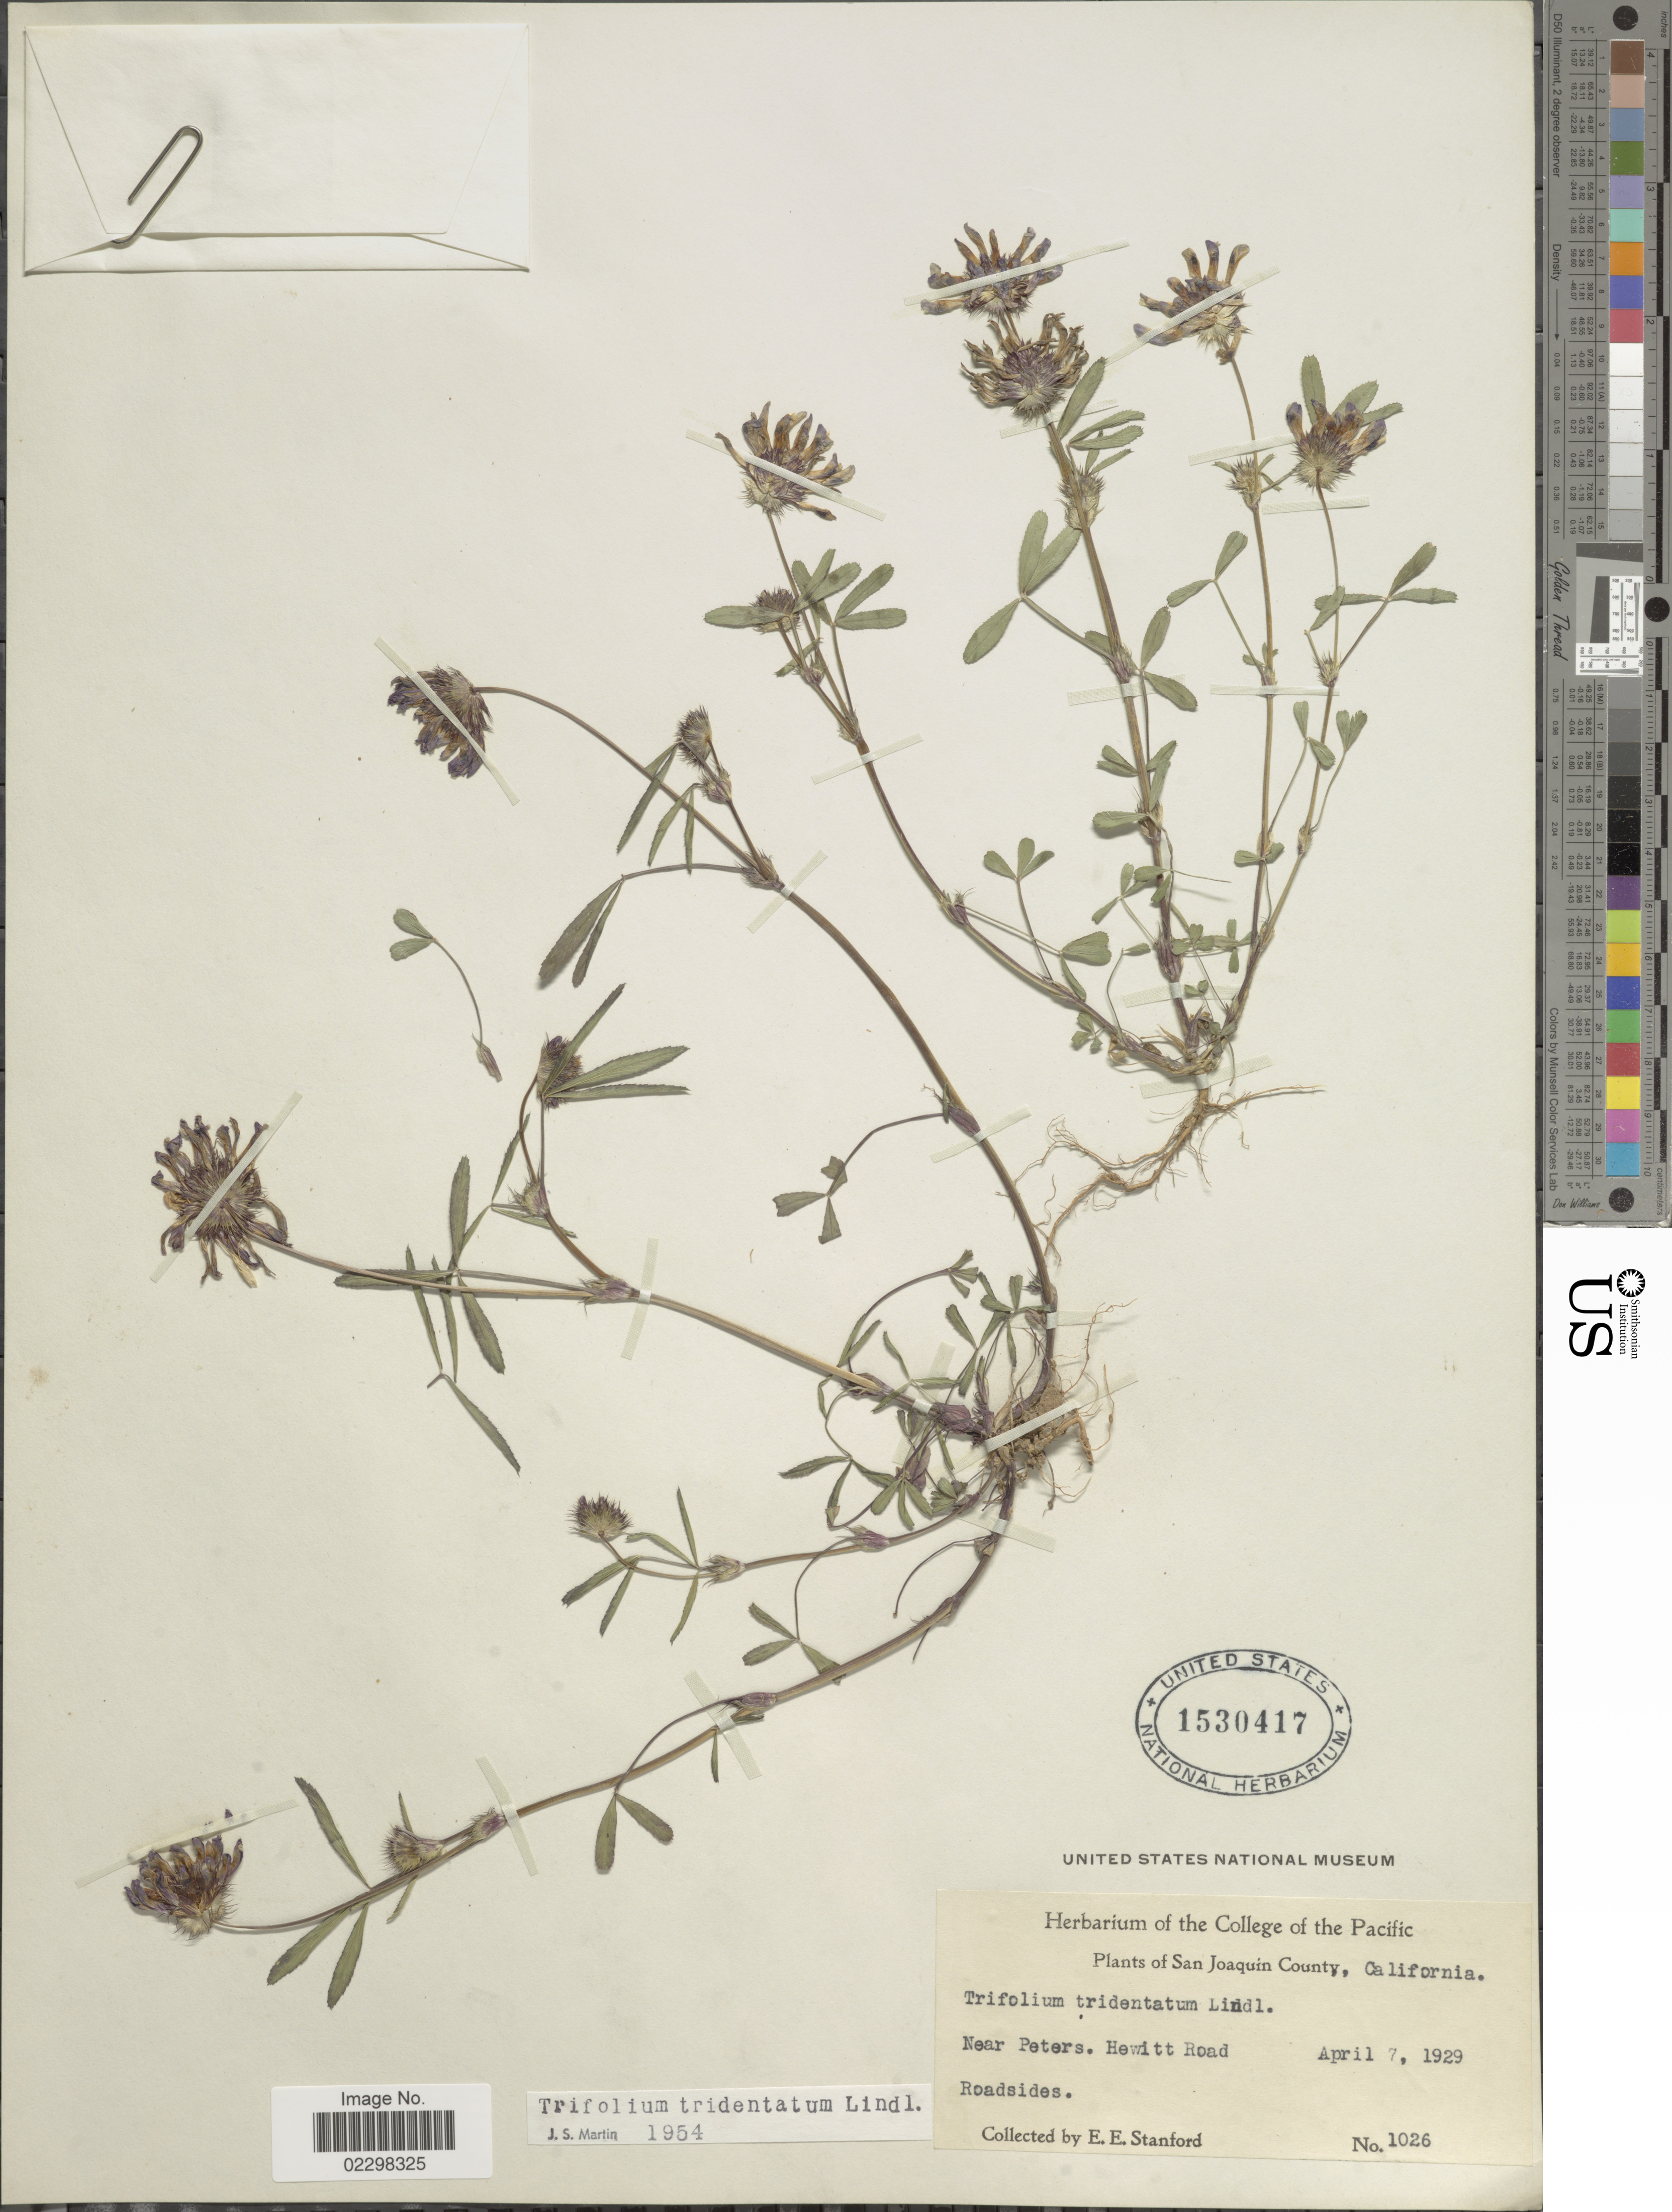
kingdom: Plantae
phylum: Tracheophyta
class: Magnoliopsida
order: Fabales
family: Fabaceae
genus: Trifolium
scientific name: Trifolium tridentatum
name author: Lindl.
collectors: E. Stanford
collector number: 1026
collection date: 1929-04-07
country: United States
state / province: California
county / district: San Joaquin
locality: San Joaquim County, California. Near Peters, Hewitt Road. Roadsides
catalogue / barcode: US 1530417